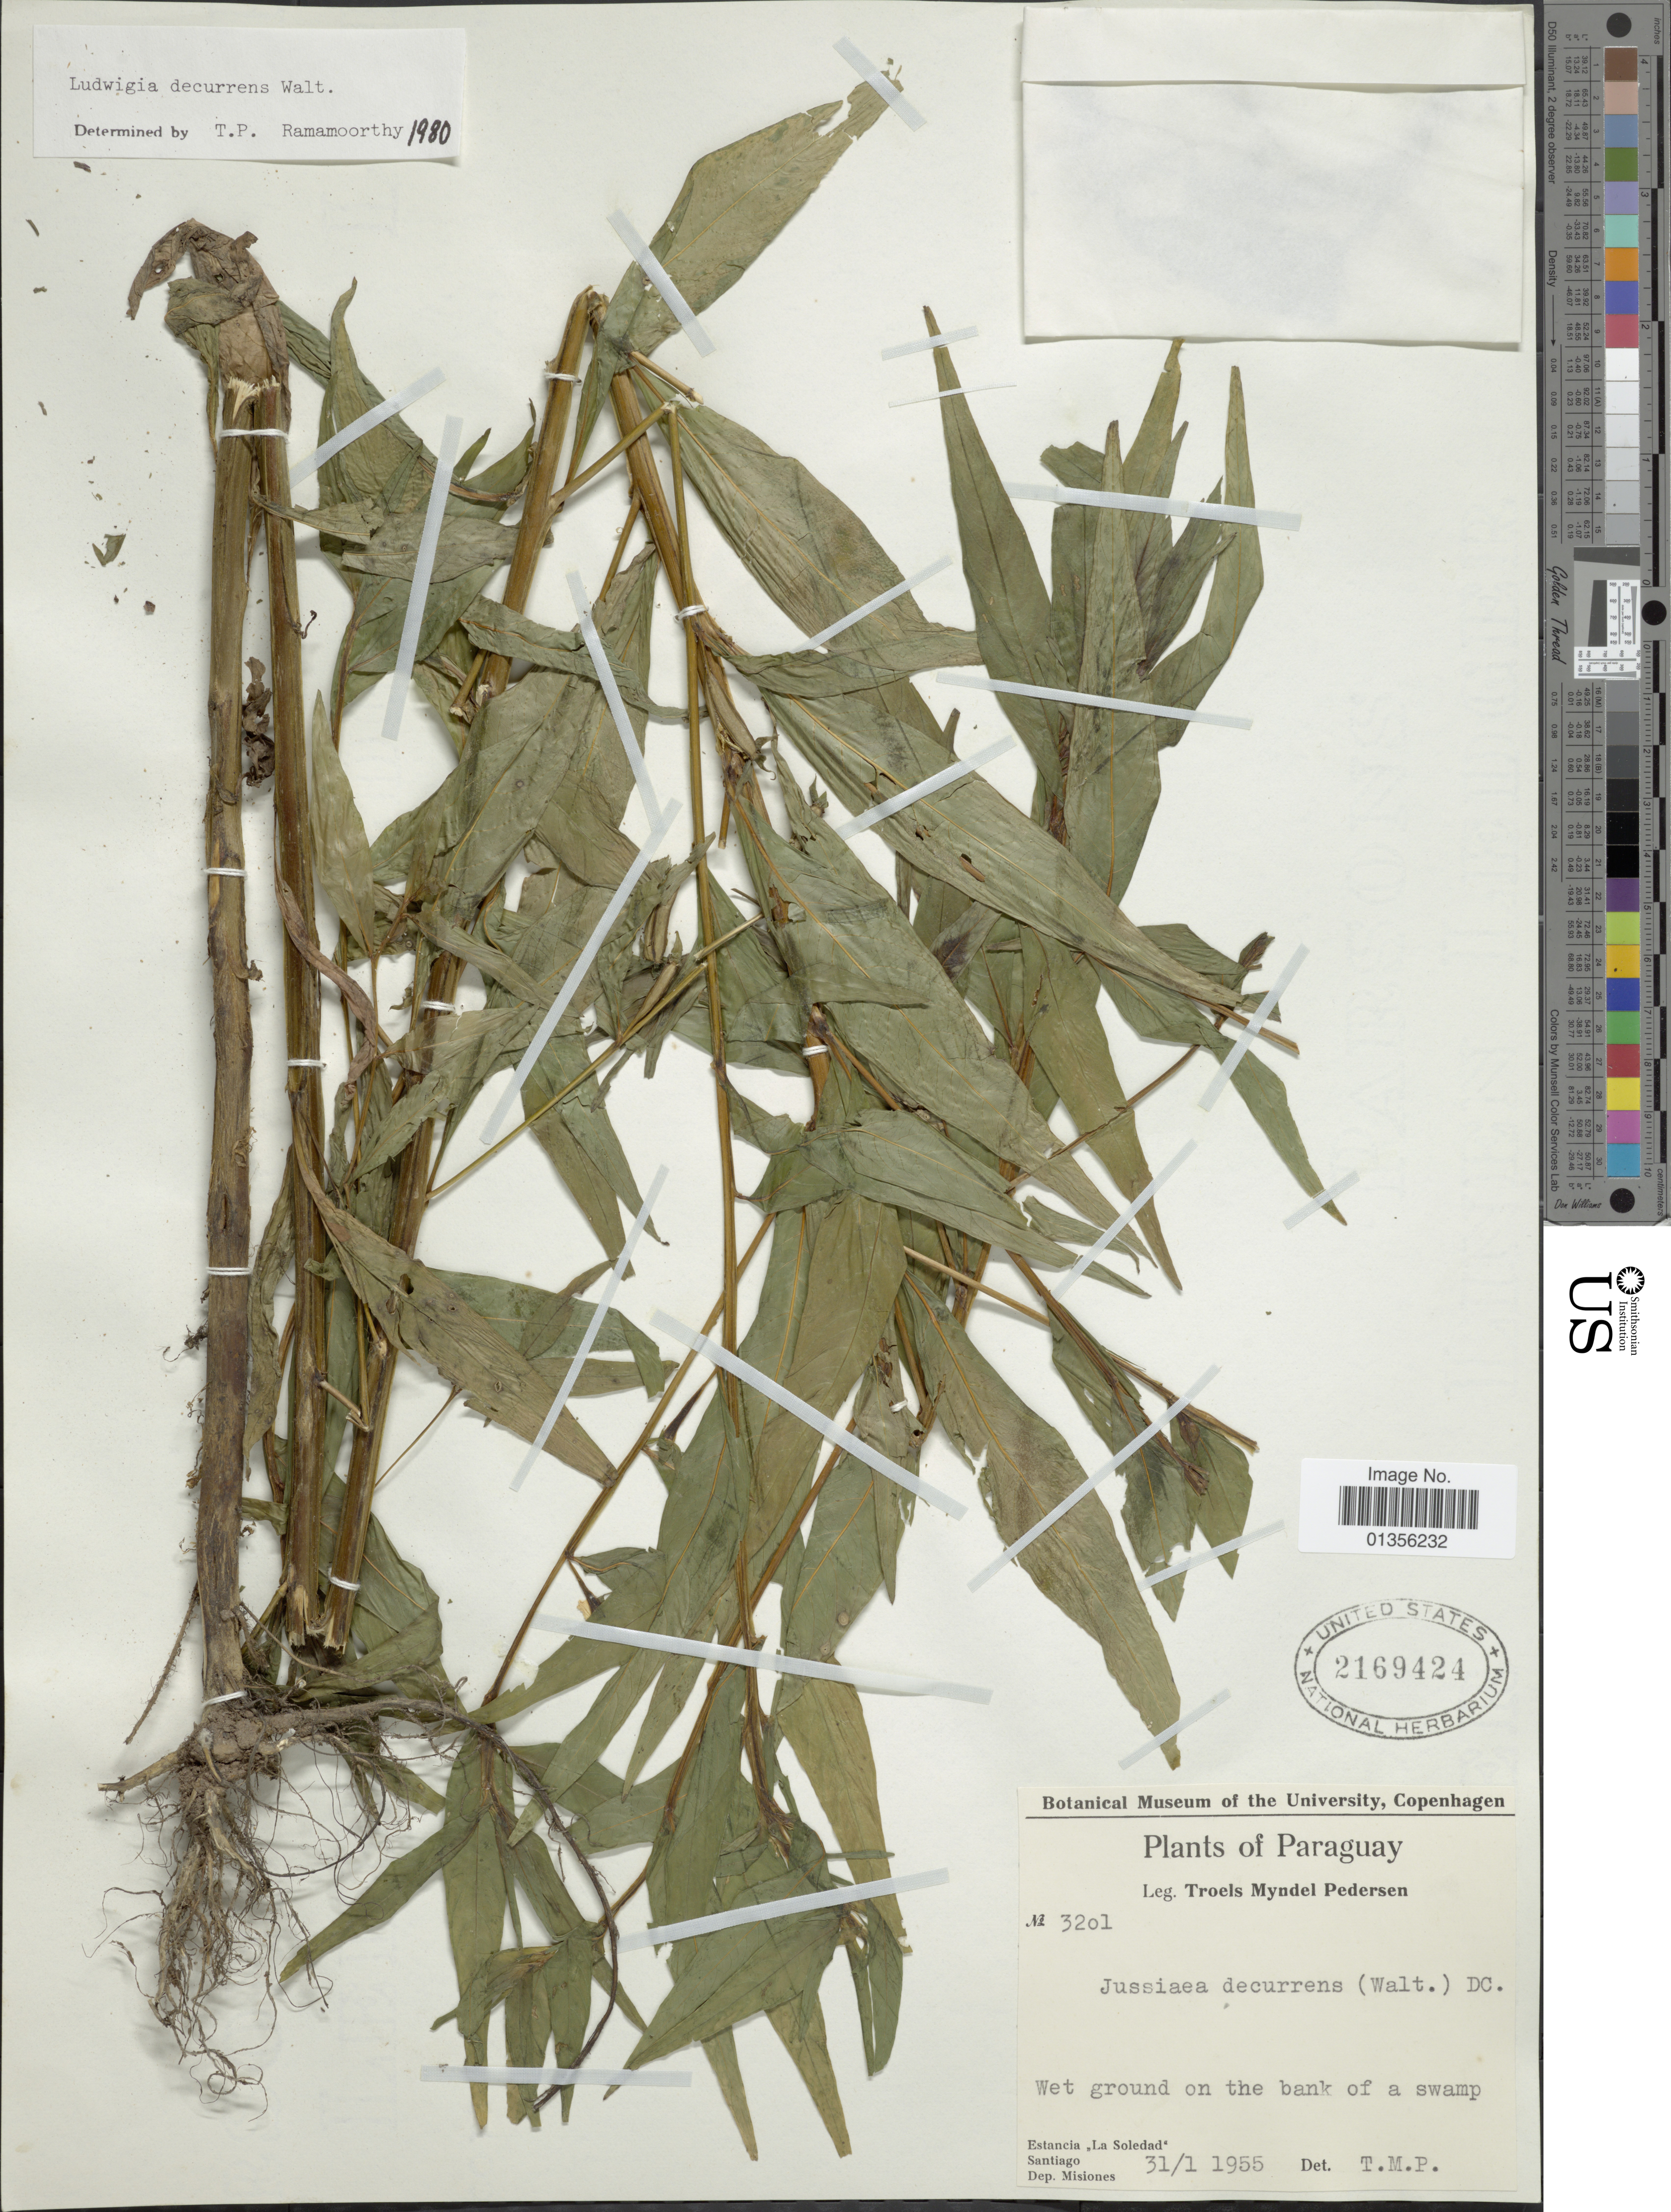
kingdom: Plantae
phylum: Tracheophyta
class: Magnoliopsida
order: Myrtales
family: Onagraceae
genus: Ludwigia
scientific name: Ludwigia decurrens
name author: Walter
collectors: T. Pederson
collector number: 3201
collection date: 1955-01-31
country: Paraguay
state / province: Misiones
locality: Estancia "La Soledad". Santiago.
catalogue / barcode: US 2169424